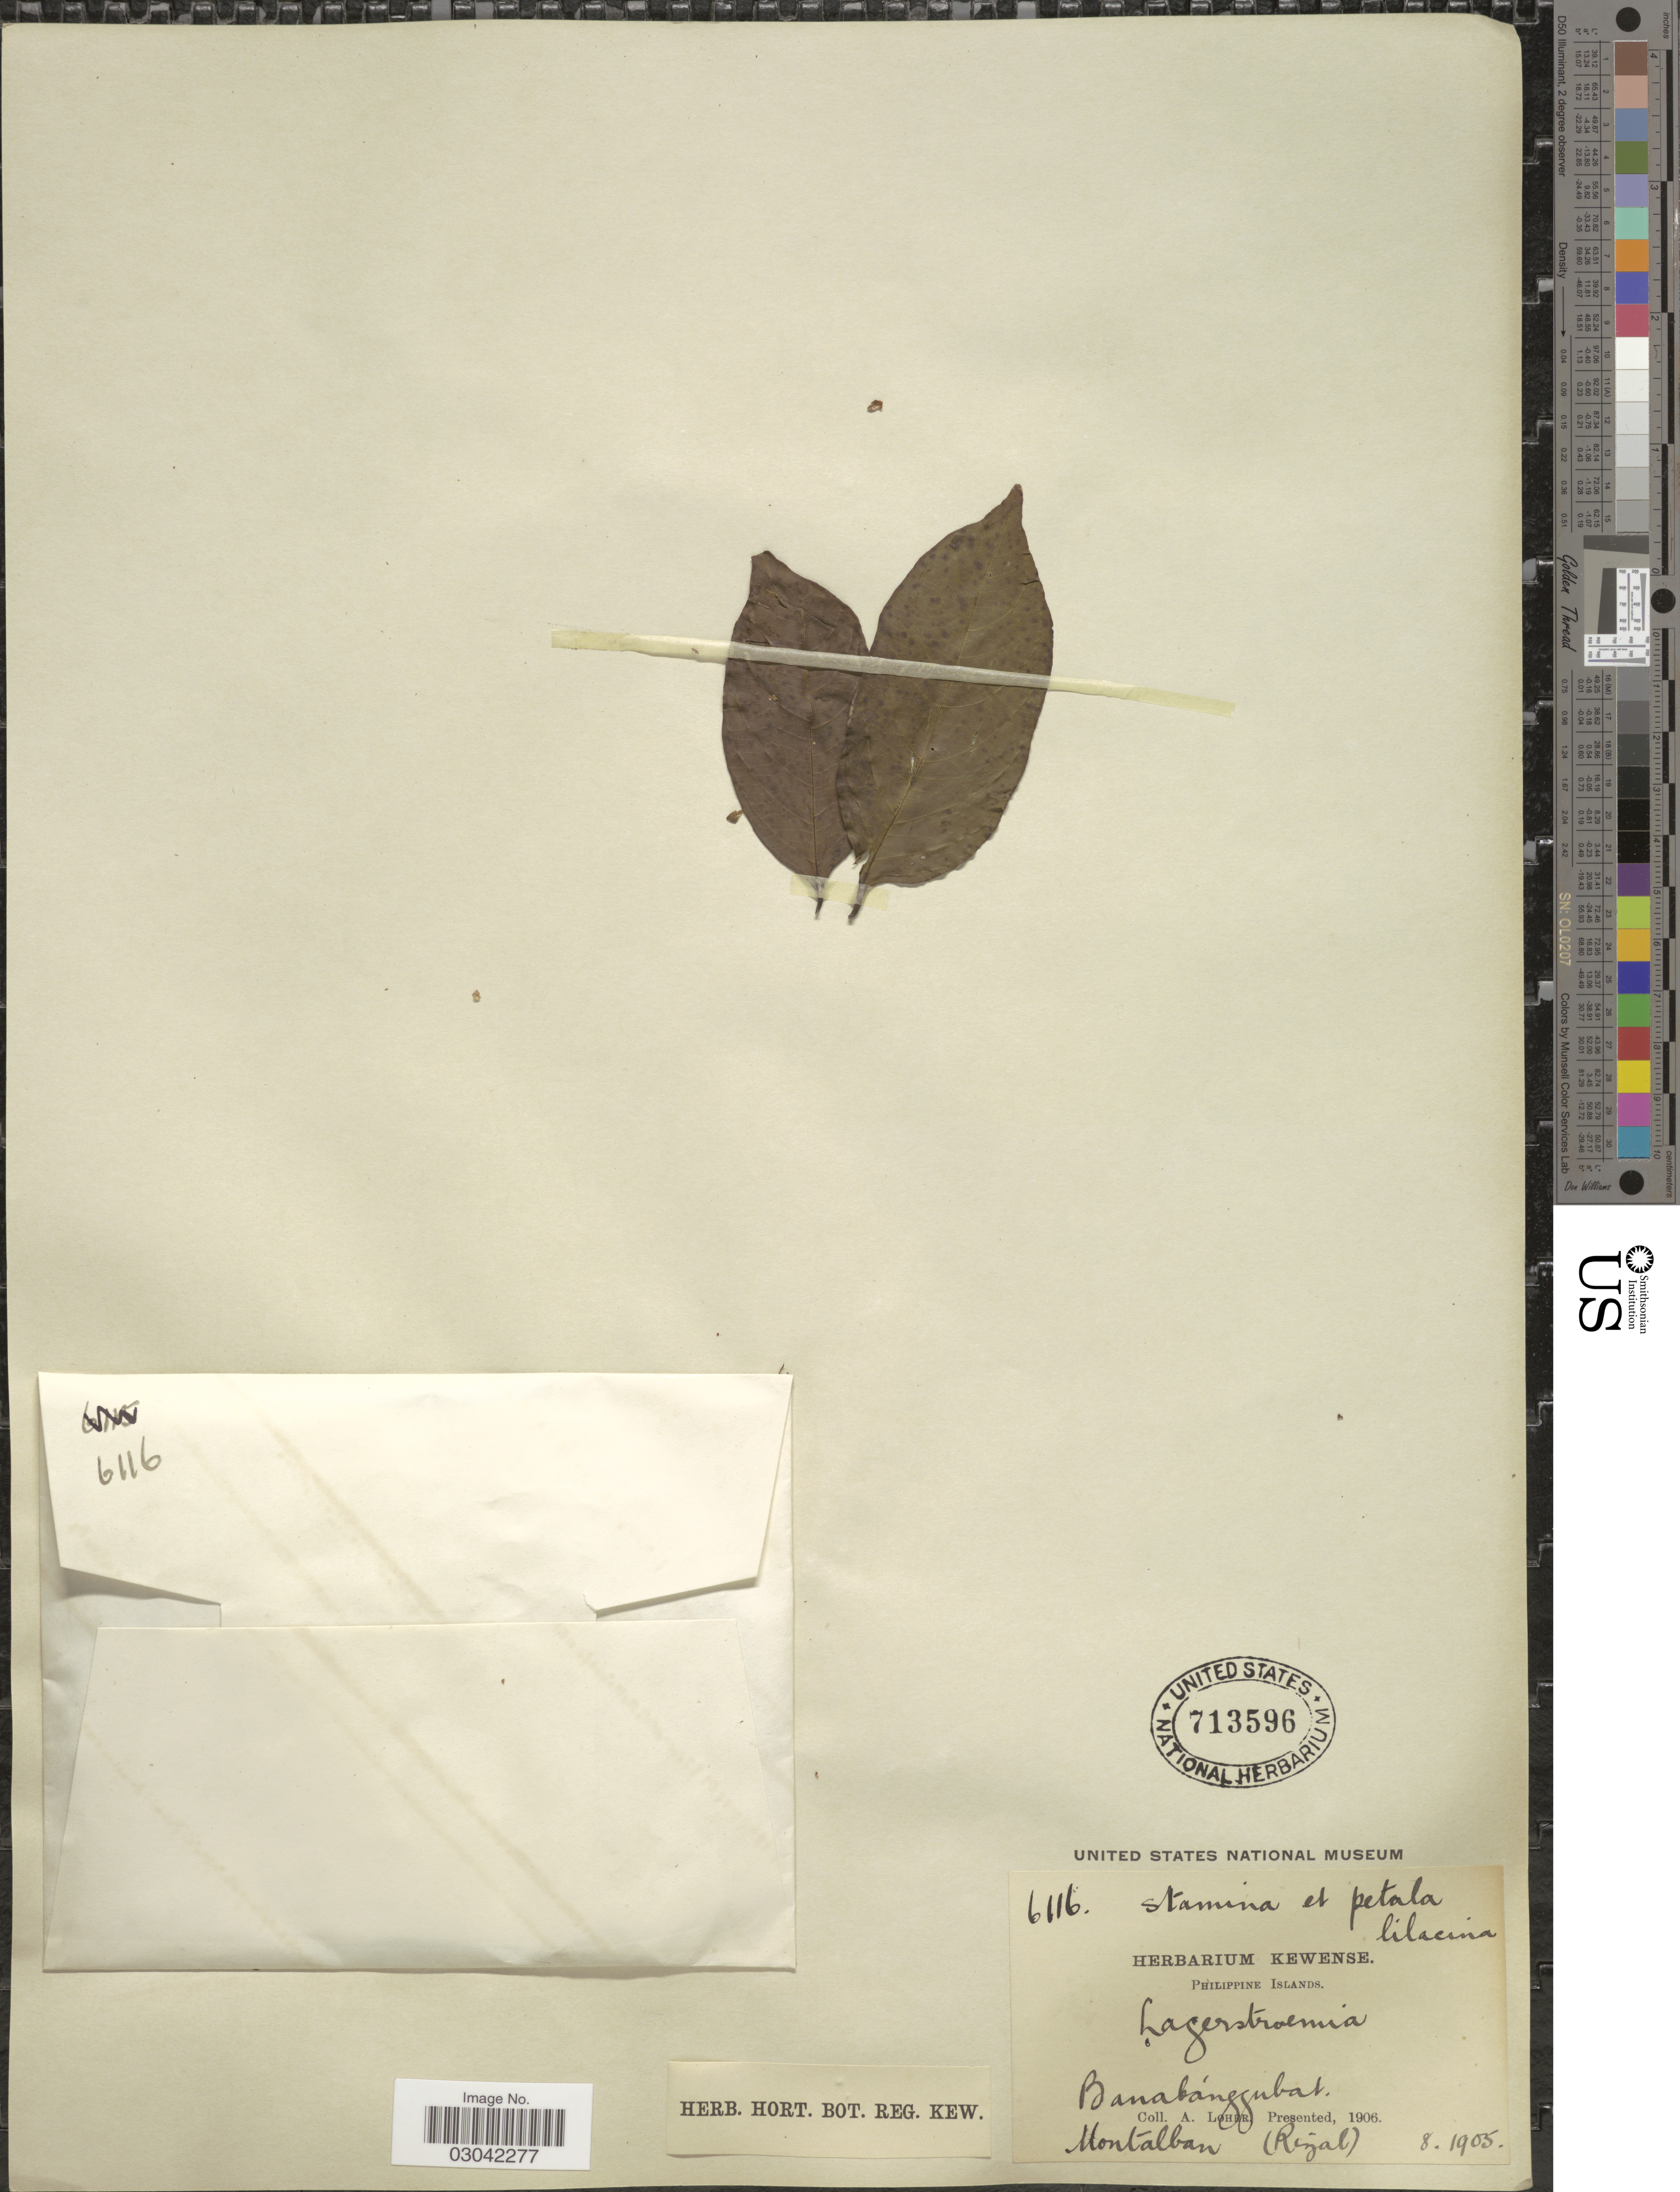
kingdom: Plantae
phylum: Tracheophyta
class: Magnoliopsida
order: Myrtales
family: Lythraceae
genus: Lagerstroemia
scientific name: Lagerstroemia sp.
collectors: A. Loher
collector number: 6116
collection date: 1905-08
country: Philippines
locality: Banabánggubat. Montalban (Rizal).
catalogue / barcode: US 713596